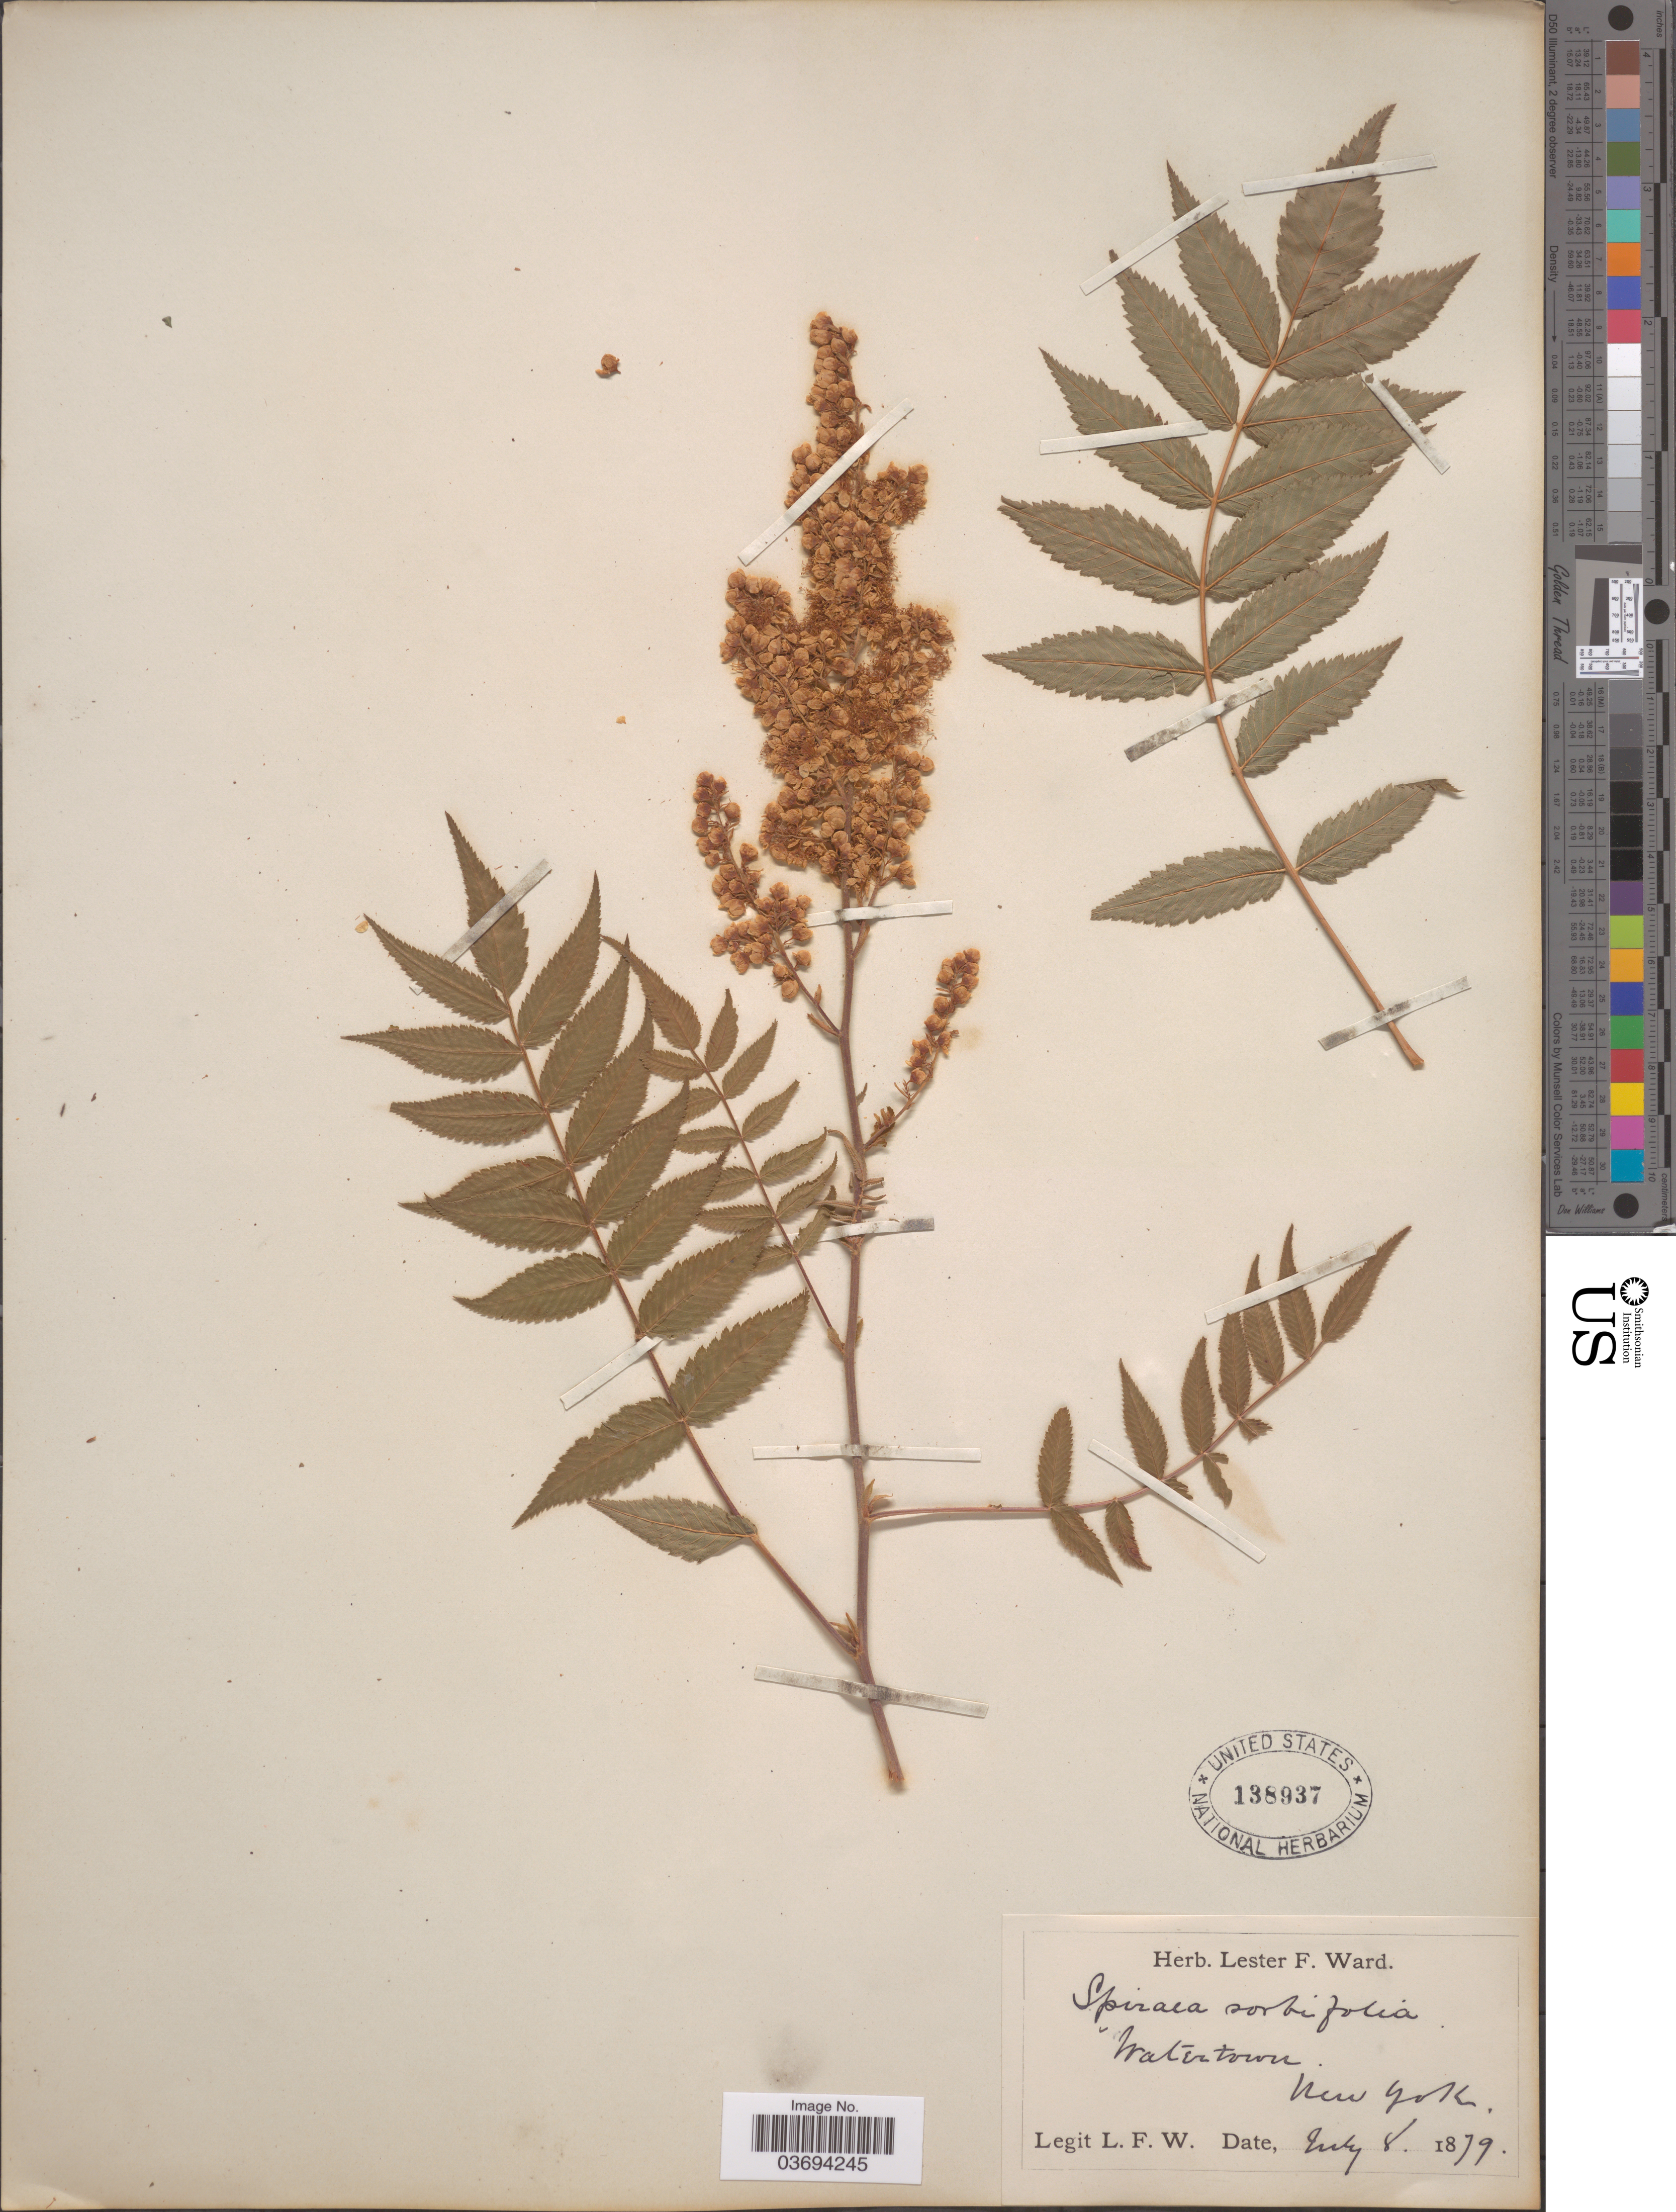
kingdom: Plantae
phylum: Tracheophyta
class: Magnoliopsida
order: Rosales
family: Rosaceae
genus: Sorbaria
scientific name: Sorbaria sorbifolia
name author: (L.) A. Braun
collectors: L. F. Ward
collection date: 1879-07-08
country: United States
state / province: New York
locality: Watertown.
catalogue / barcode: US 138937